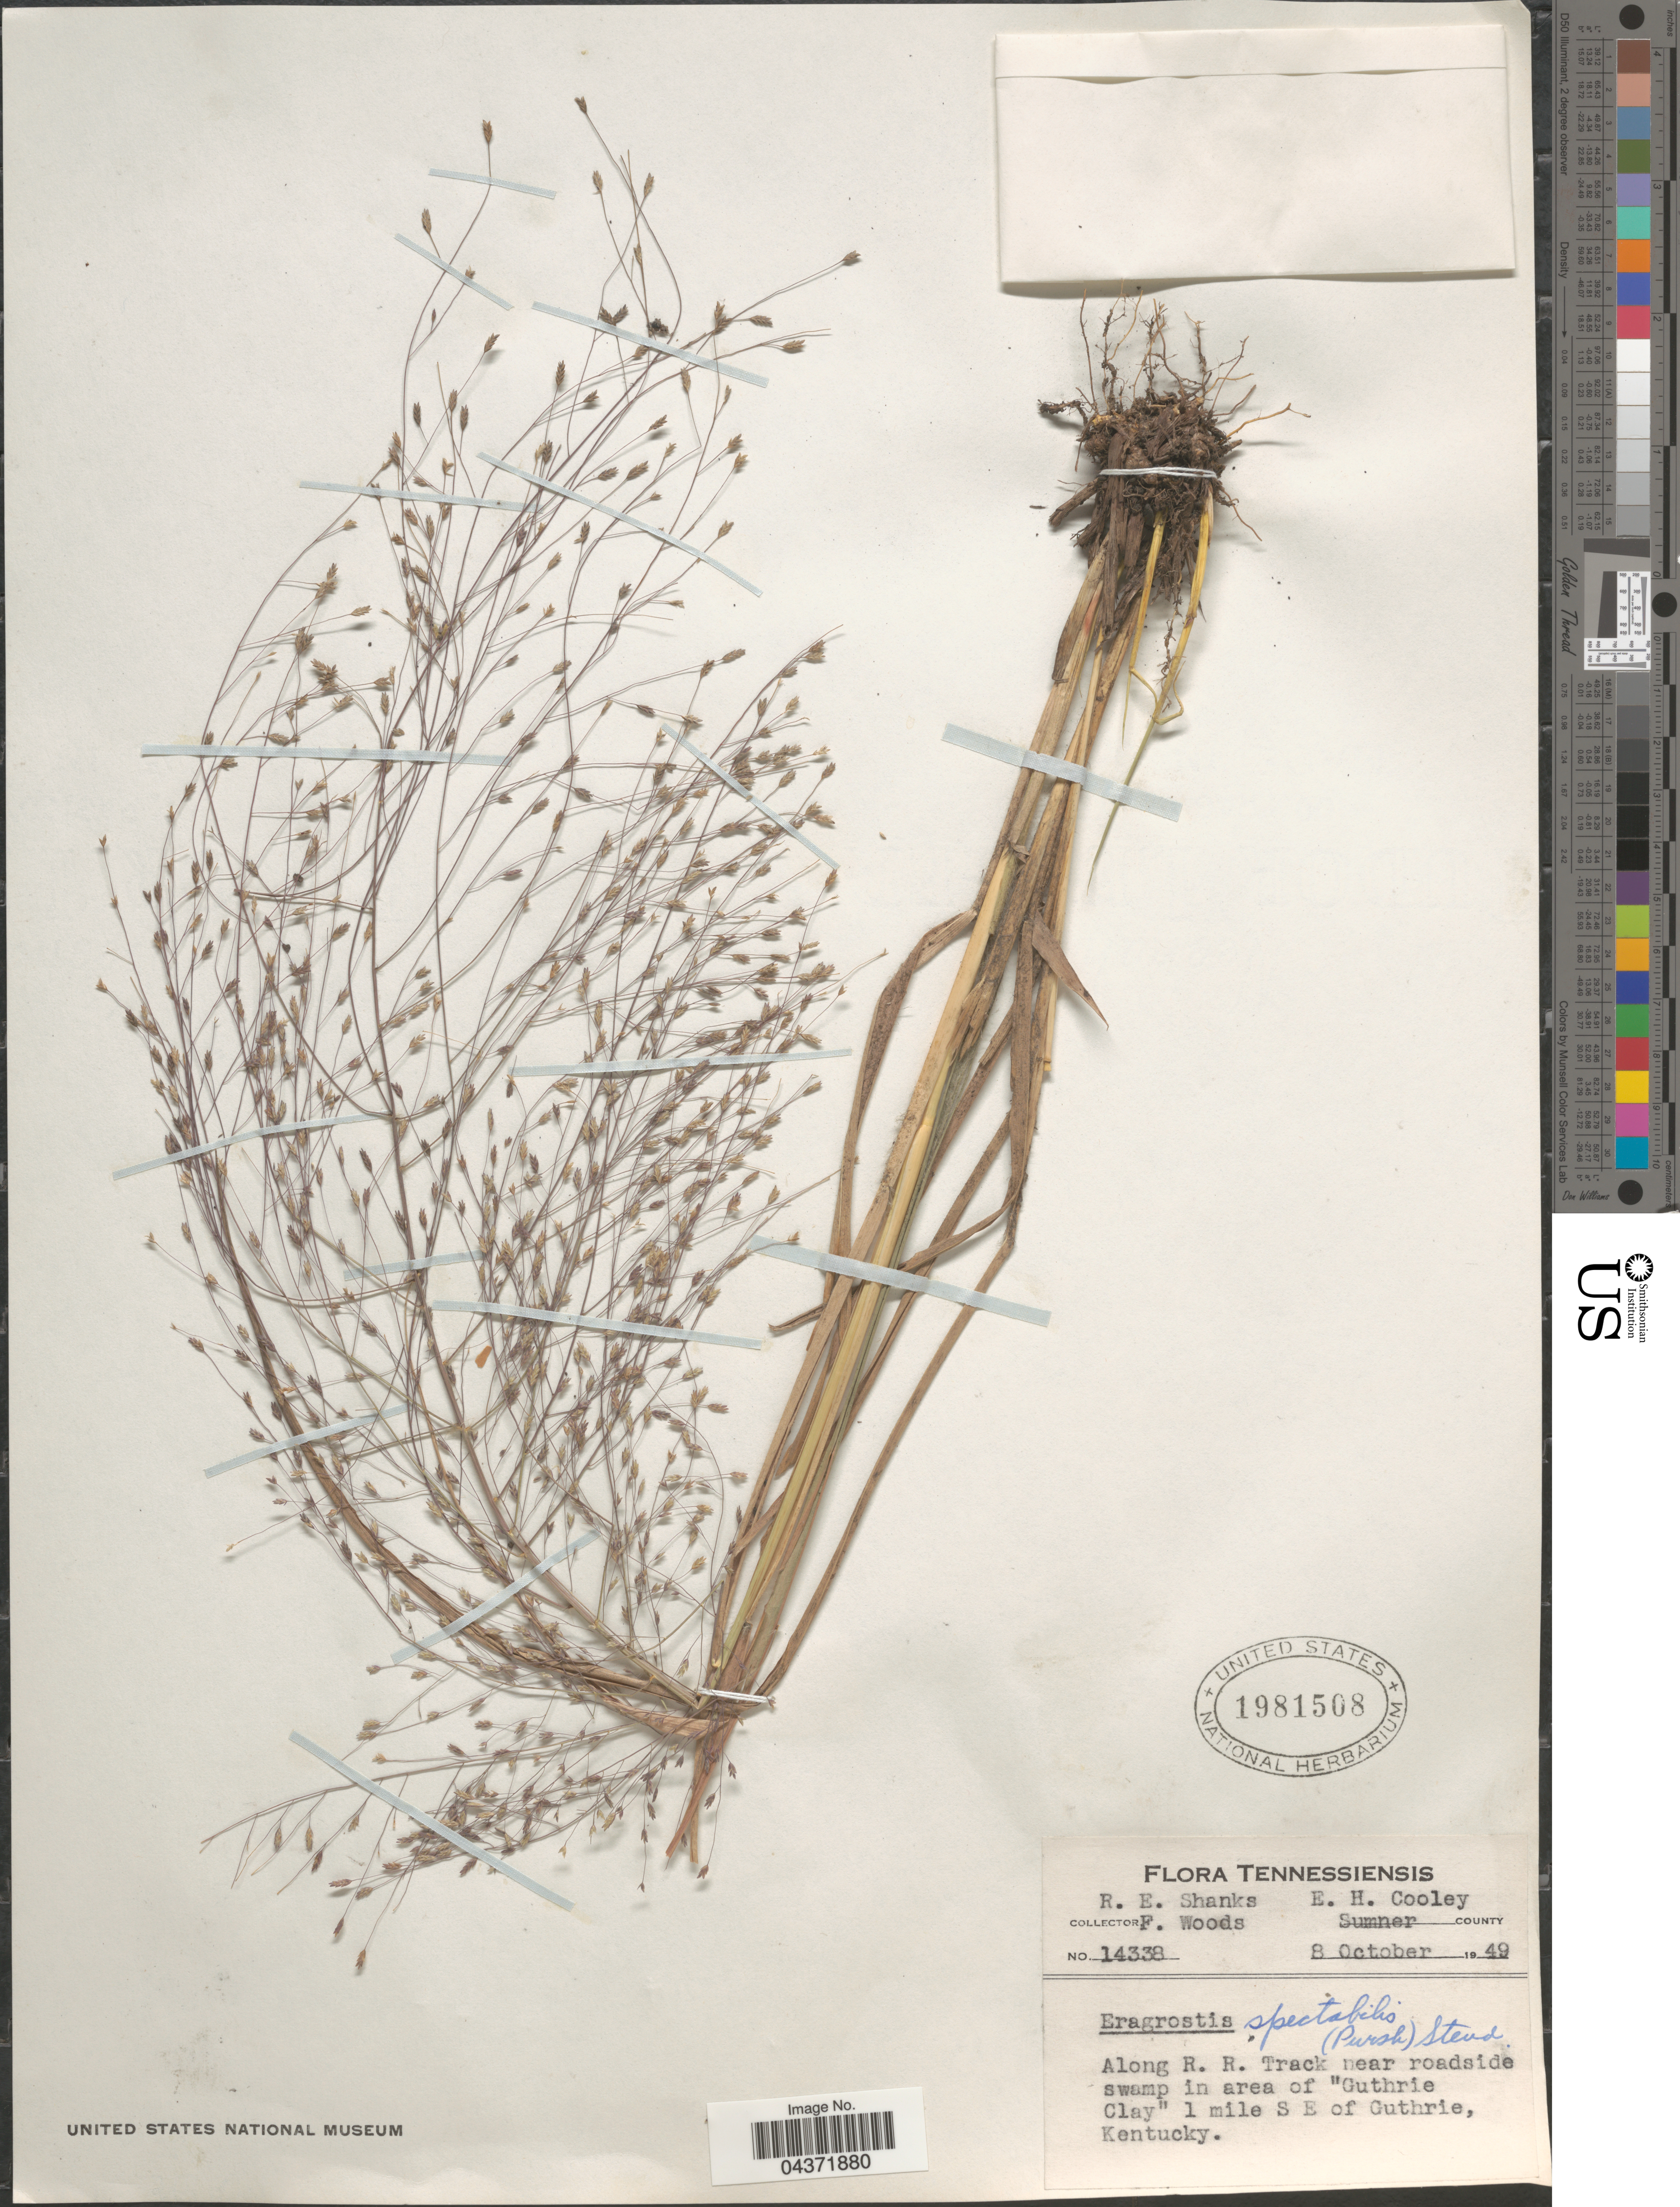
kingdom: Plantae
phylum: Tracheophyta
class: Liliopsida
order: Poales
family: Poaceae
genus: Eragrostis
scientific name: Eragrostis spectabilis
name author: (Pursh) Steud.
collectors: R. Shanks, E. H. Cooley & F. Woods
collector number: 14338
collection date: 1949-10-08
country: United States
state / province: Tennessee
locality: Sumner County. Along R. R. Track near roadside swamp in area of "Guthrie Clay" 1 mile S E of Guthrie, Kentucky.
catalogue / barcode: US 1981508